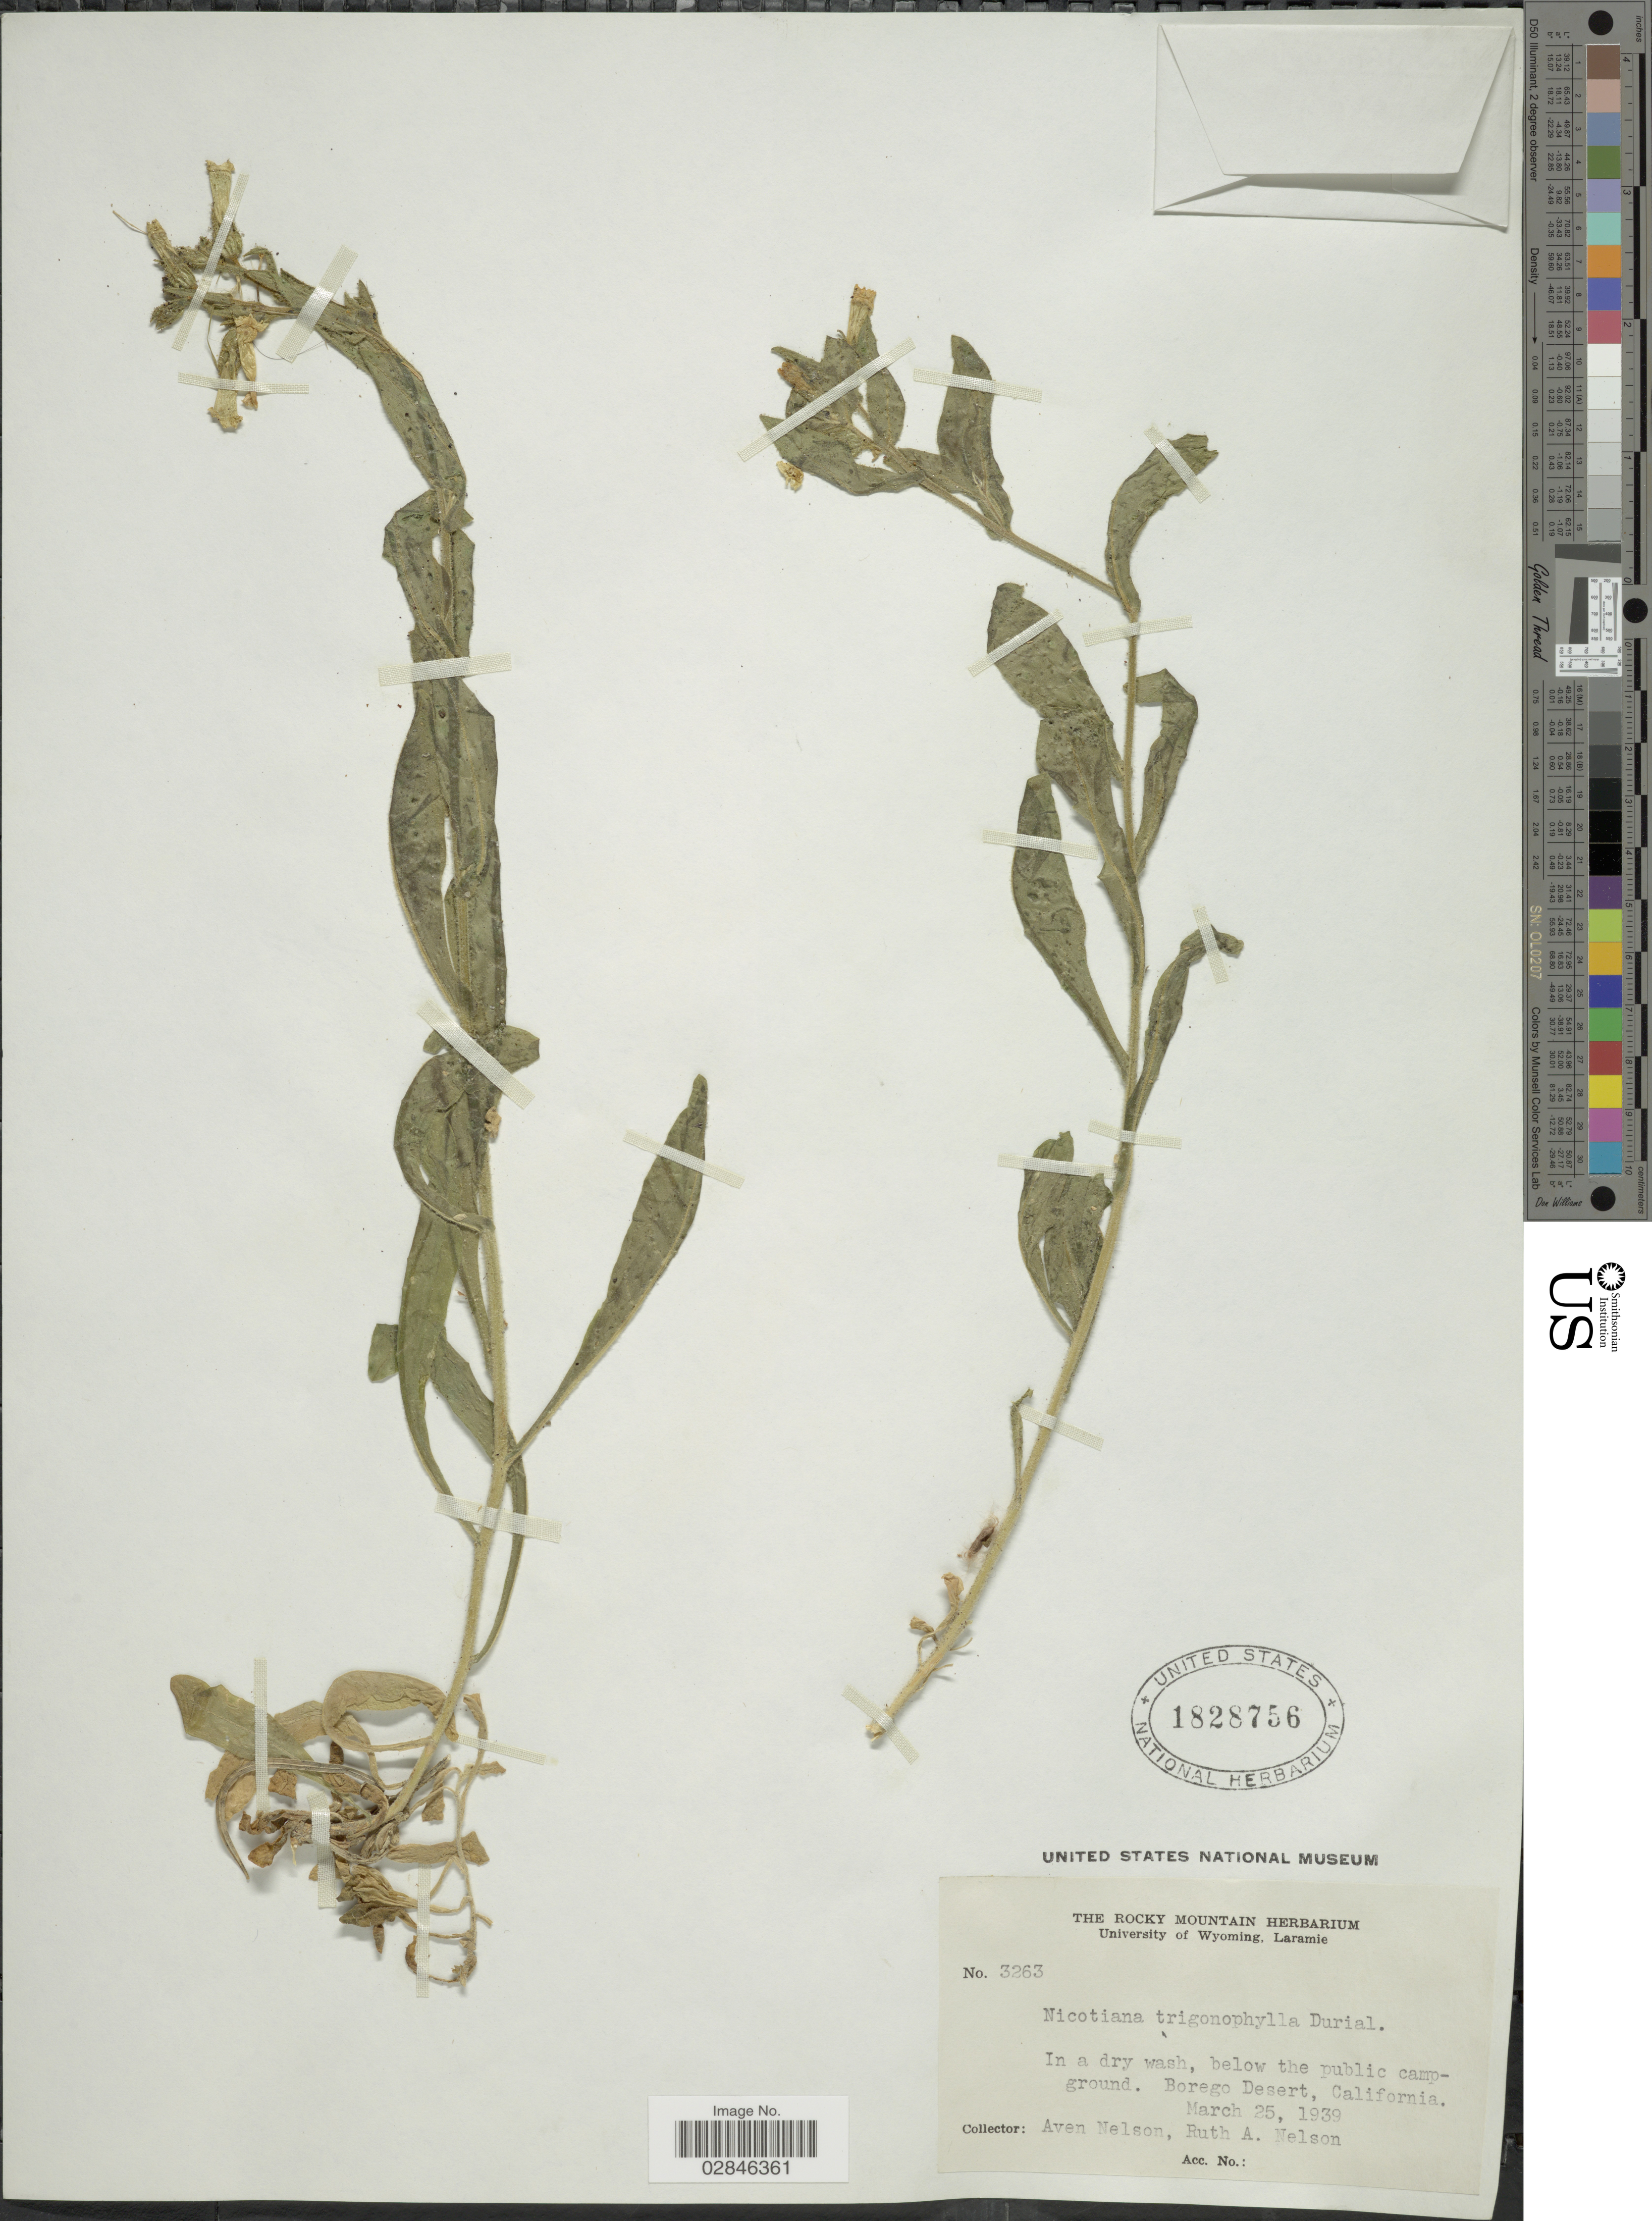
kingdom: Plantae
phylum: Tracheophyta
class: Magnoliopsida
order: Solanales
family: Solanaceae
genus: Nicotiana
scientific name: Nicotiana trigonophylla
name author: Dunal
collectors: A. Nelson & R. A. Nelson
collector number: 3263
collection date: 1939-03-25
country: United States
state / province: California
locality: Borego Desert.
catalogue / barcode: US 1828756